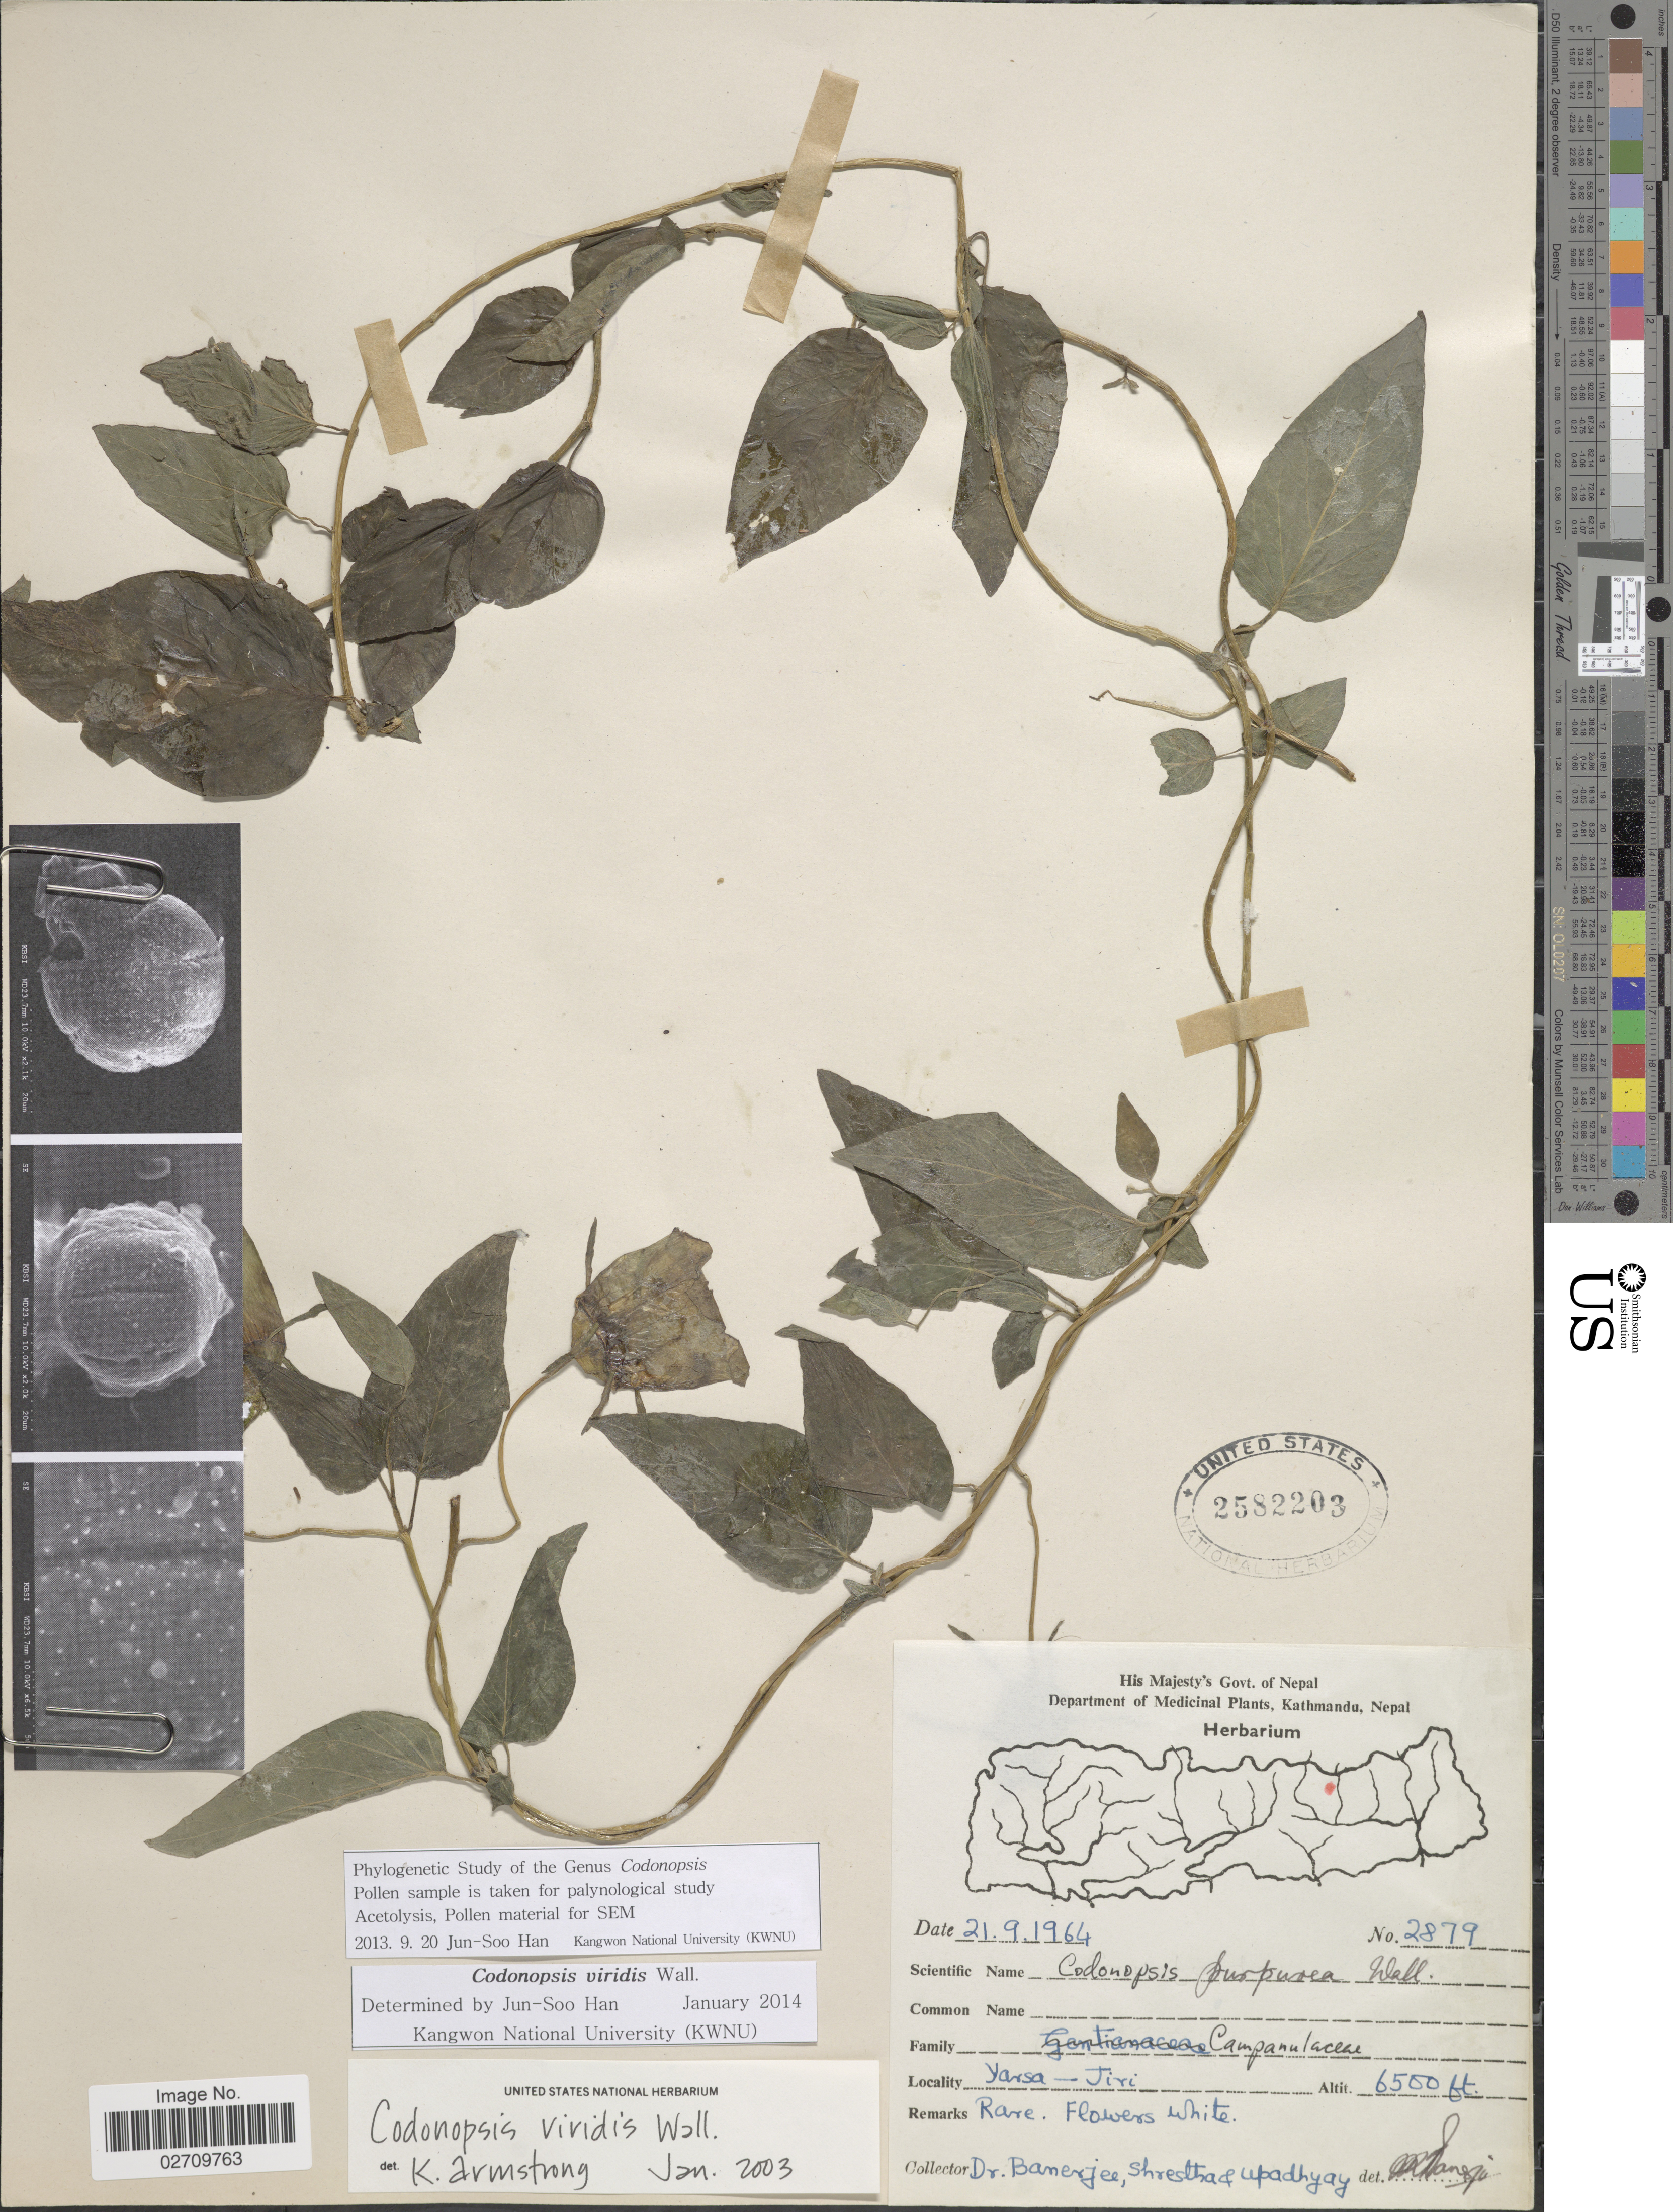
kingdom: Plantae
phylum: Tracheophyta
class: Magnoliopsida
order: Asterales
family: Campanulaceae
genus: Codonopsis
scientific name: Codonopsis viridis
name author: Wall.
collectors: -. Banerjee, -. Shrestha & Upadhyay, --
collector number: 2879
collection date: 1964-09-21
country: Nepal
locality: Yarsa - Tiri [interpreted]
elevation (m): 1981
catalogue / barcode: US 2582203